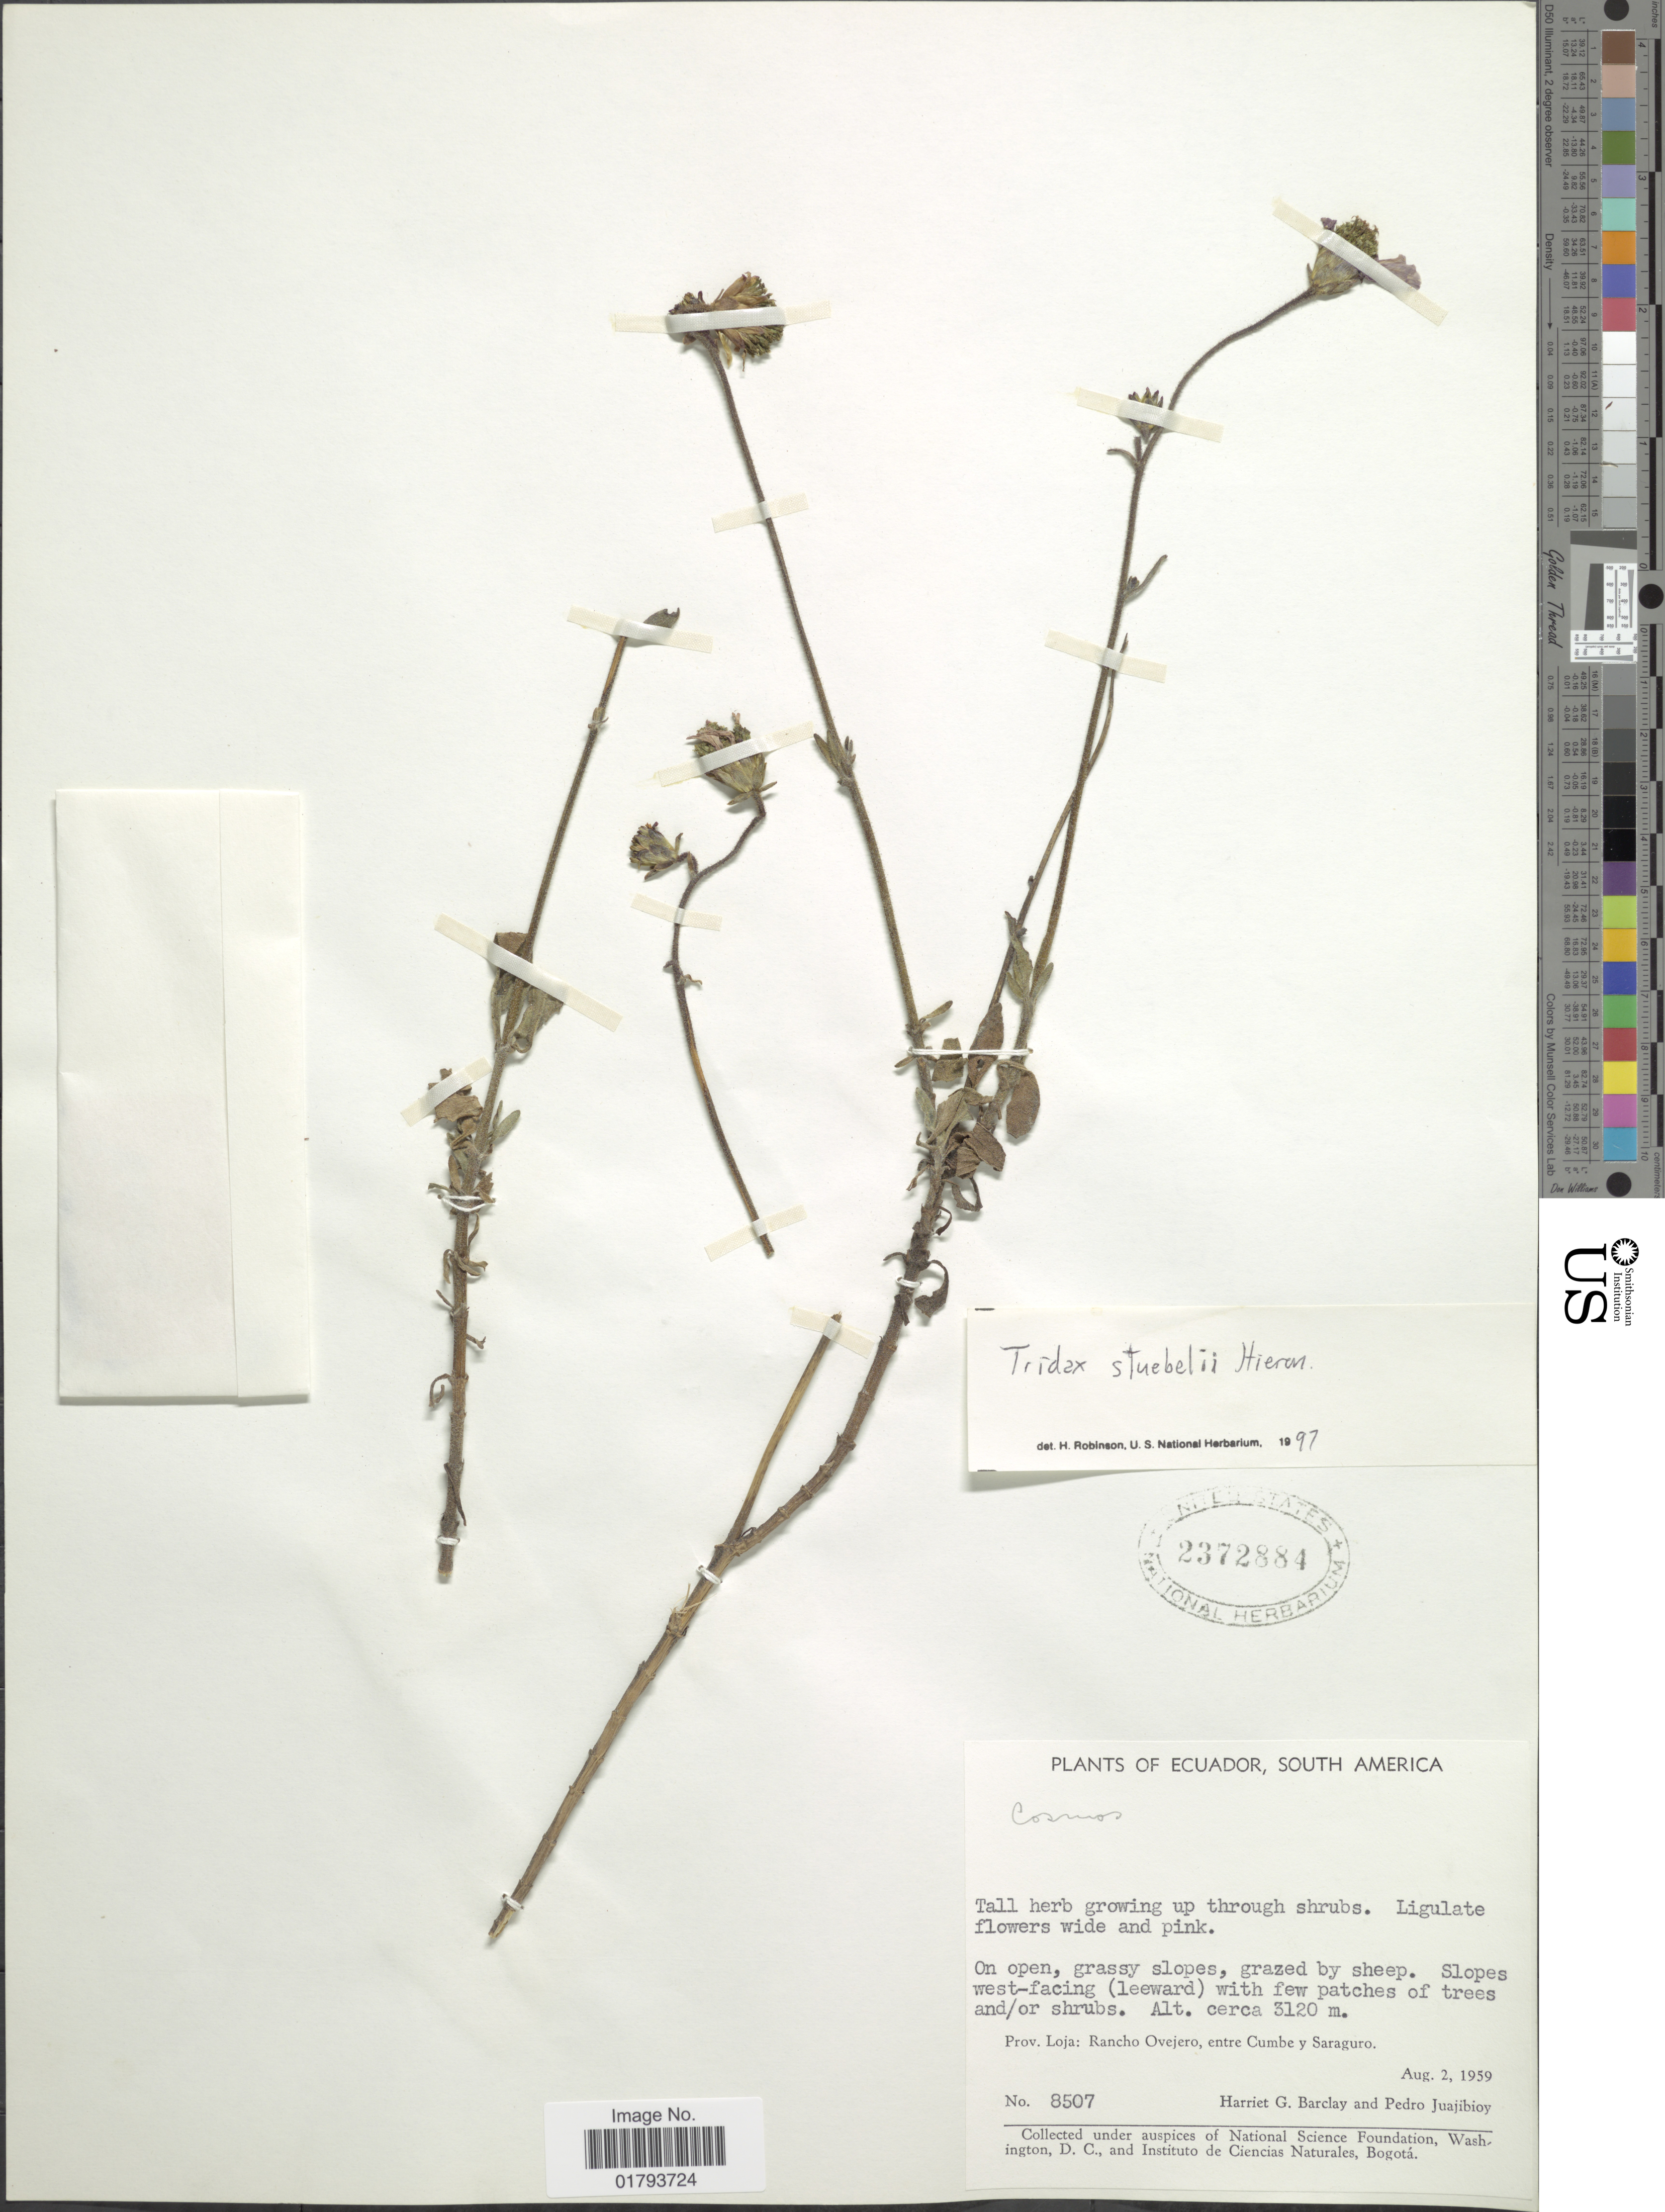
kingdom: Plantae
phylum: Tracheophyta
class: Magnoliopsida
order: Asterales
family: Asteraceae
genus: Tridax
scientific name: Tridax stuebelii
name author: Hieron.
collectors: H. G. Barclay & P. Juajibioy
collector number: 8507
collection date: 1959-08-02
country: Ecuador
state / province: Loja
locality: Slopes west-facing (leeward) with few patches of trees and/or scrubs, Rancho Ovejero, entre Cumbe y Saraguro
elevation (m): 3120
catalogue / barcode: US 2372884